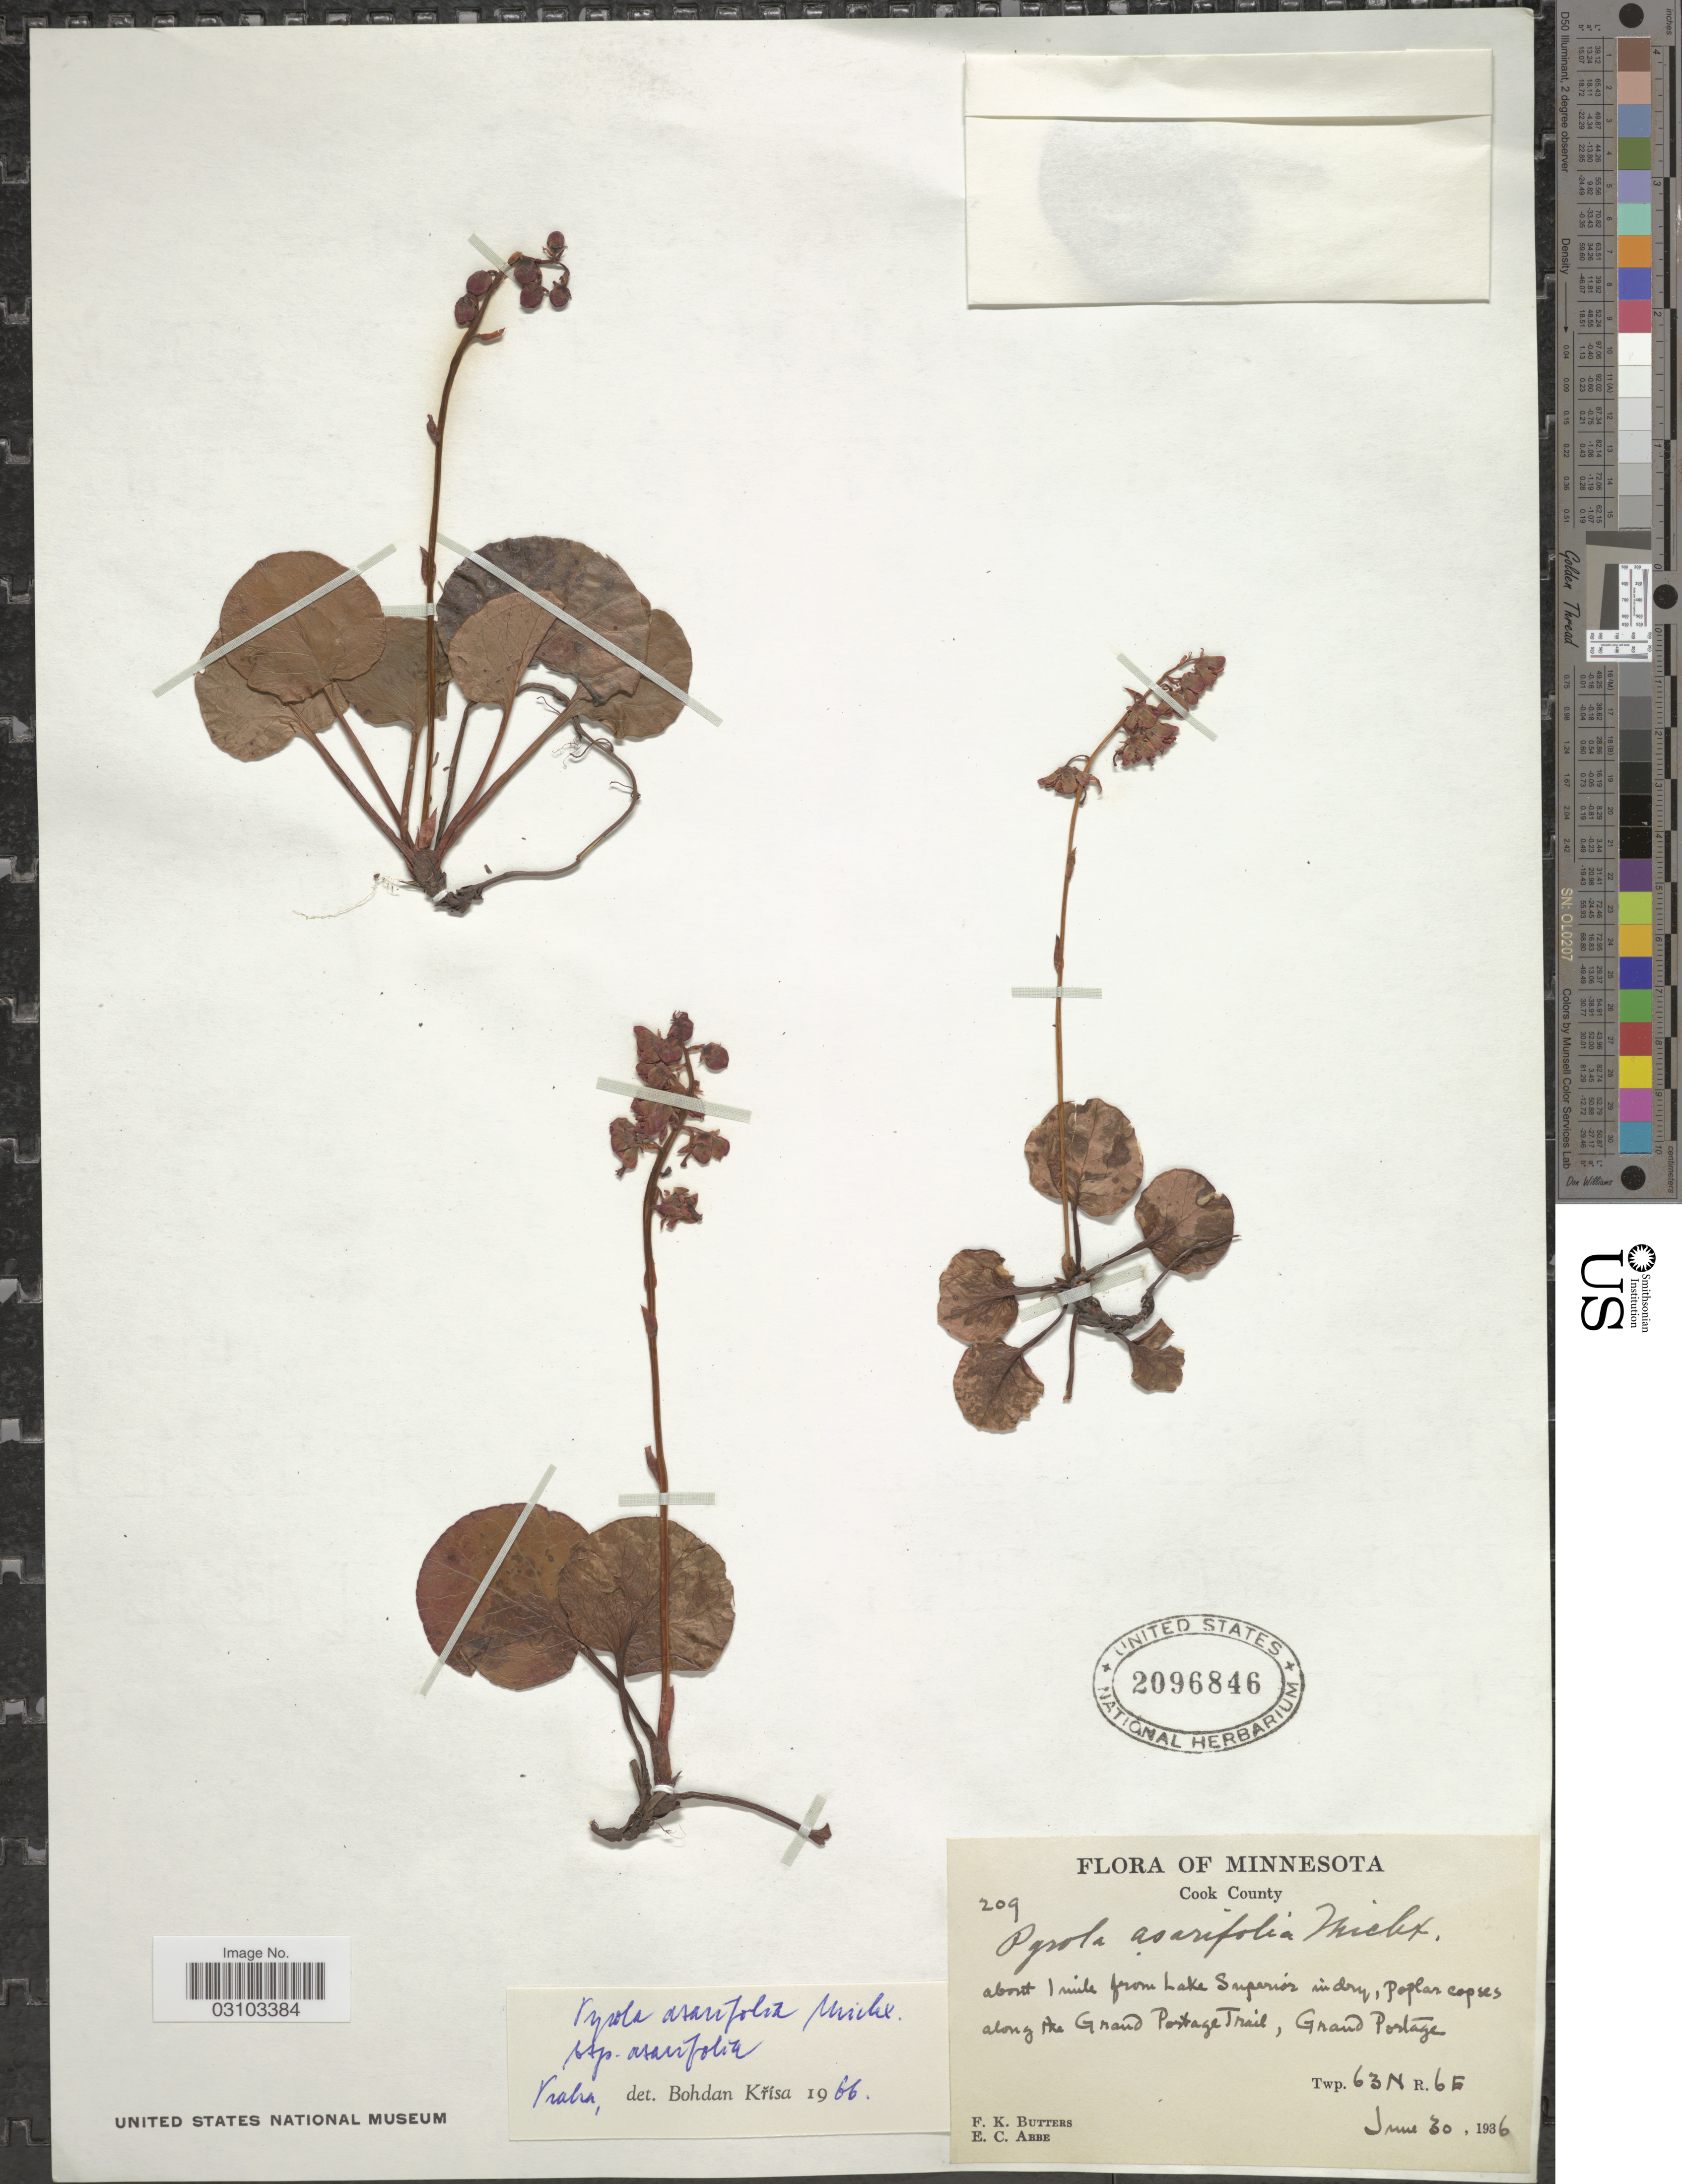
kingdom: Plantae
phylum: Tracheophyta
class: Magnoliopsida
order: Ericales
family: Ericaceae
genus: Pyrola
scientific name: Pyrola asarifolia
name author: Michx.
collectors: F. K. Butters & E. C. Abbe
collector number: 209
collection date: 1936-06-30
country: United States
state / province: Minnesota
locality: Cook County, about 1 mile from Lake Superior in dry, poplar copses along the Grand Portage Trail, Grand Portage, Twp. 63N R6E.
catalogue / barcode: US 2096846